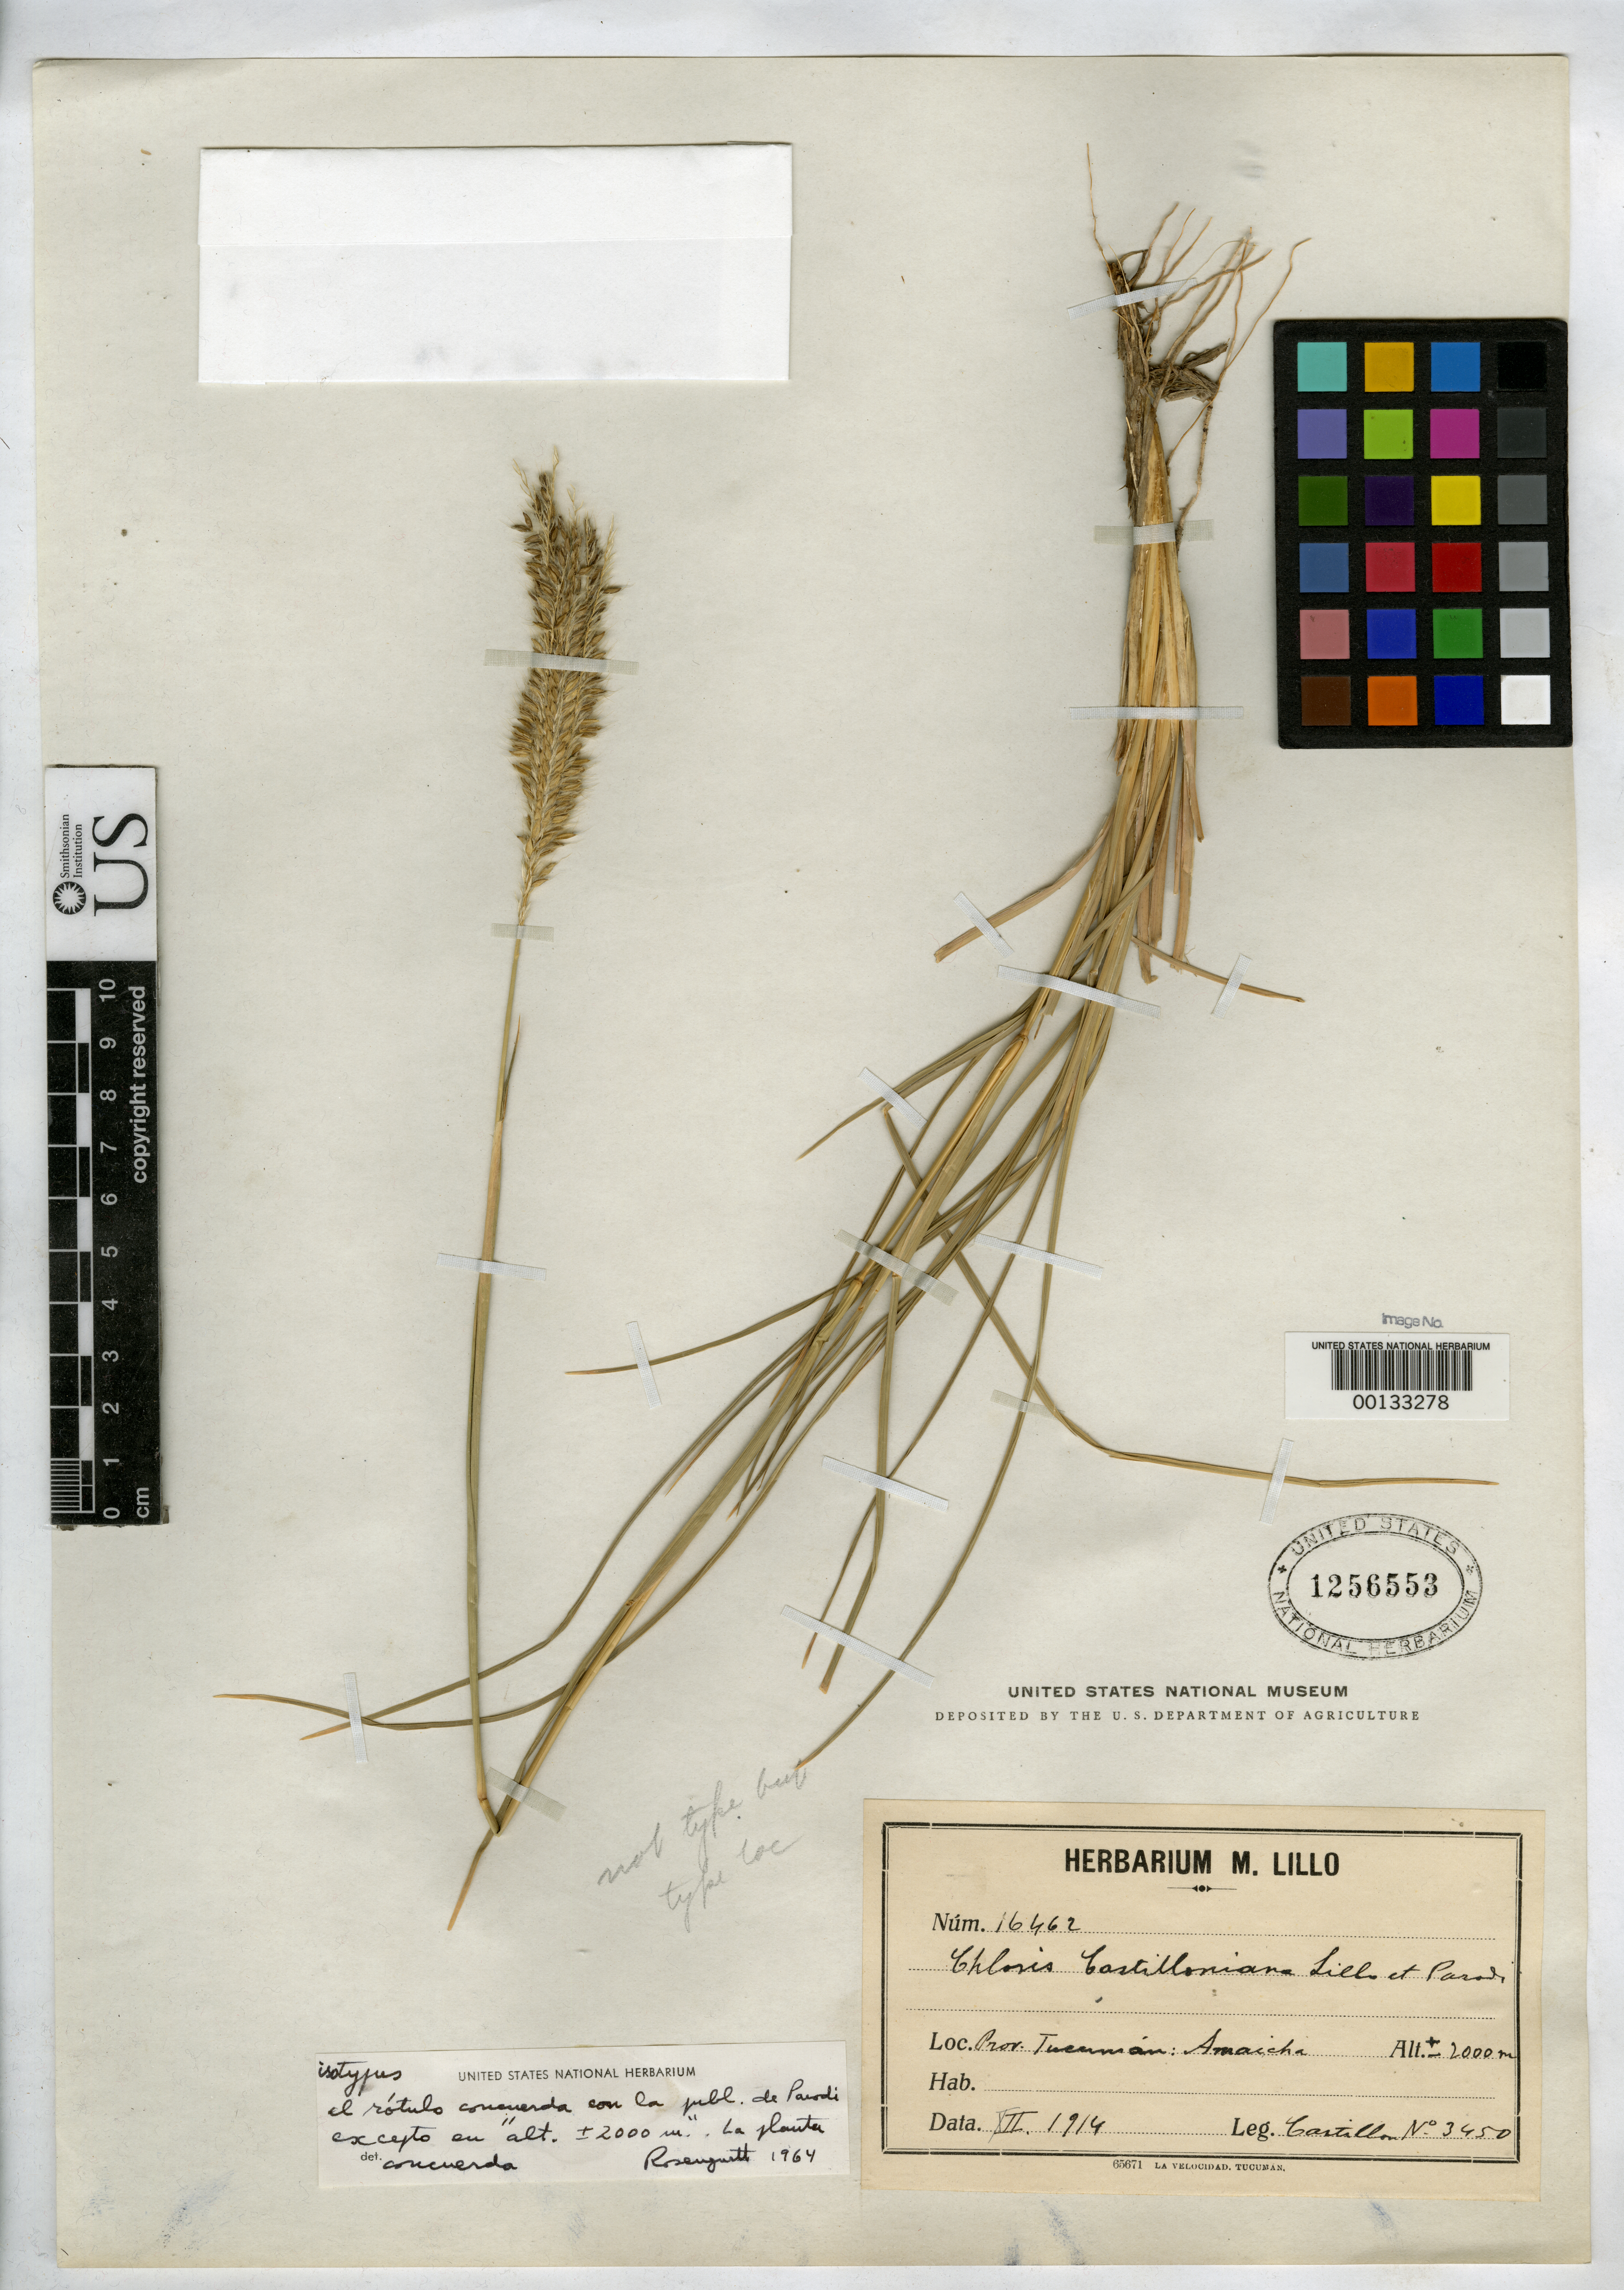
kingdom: Plantae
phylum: Tracheophyta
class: Liliopsida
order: Poales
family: Poaceae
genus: Chloris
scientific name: Chloris castilloniana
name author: Lillo & Parodi in Parodi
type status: Isotype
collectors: L. Castillón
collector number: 3450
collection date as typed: Dec 1914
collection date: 1914-12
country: Argentina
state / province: Tucumán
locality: Amaicha.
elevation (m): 2000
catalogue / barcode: US 1256553